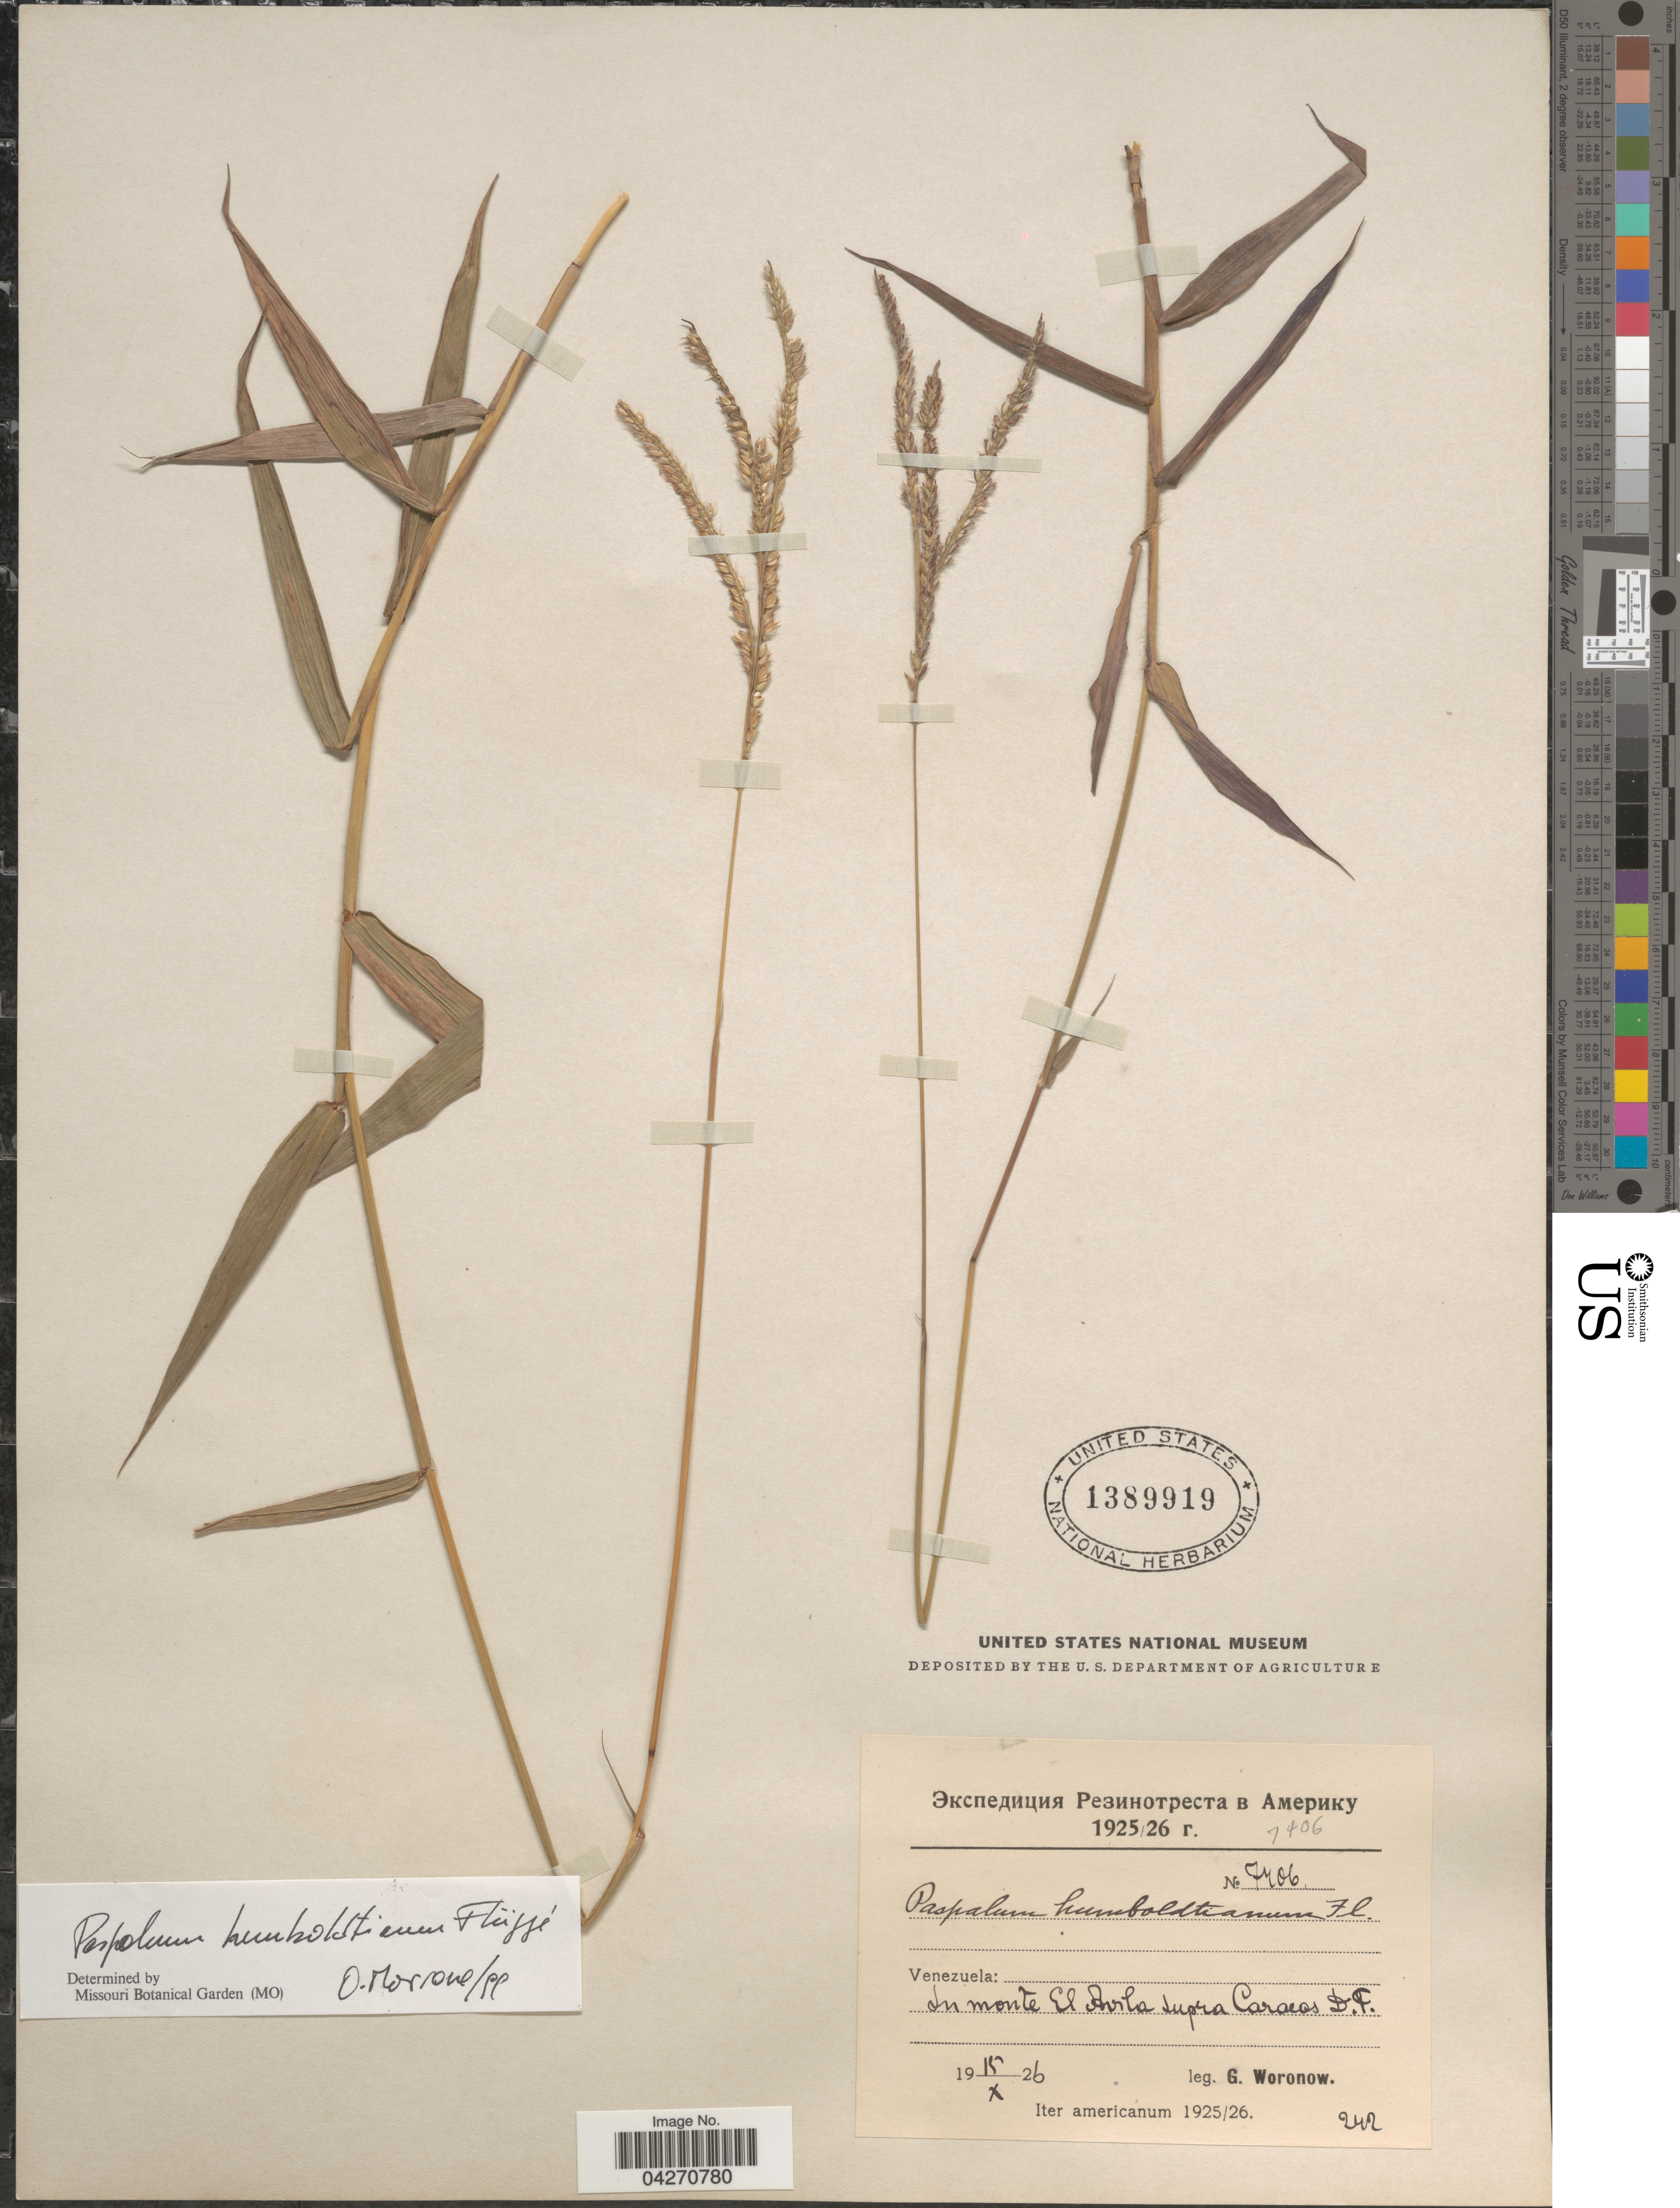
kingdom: Plantae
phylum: Tracheophyta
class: Liliopsida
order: Poales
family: Poaceae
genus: Paspalum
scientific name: Paspalum humboldtianum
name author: Flüggé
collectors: G. Woronow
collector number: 7406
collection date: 1926-10-15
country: Venezuela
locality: In monte El Avila supra Caracas D.F.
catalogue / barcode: US 1389919